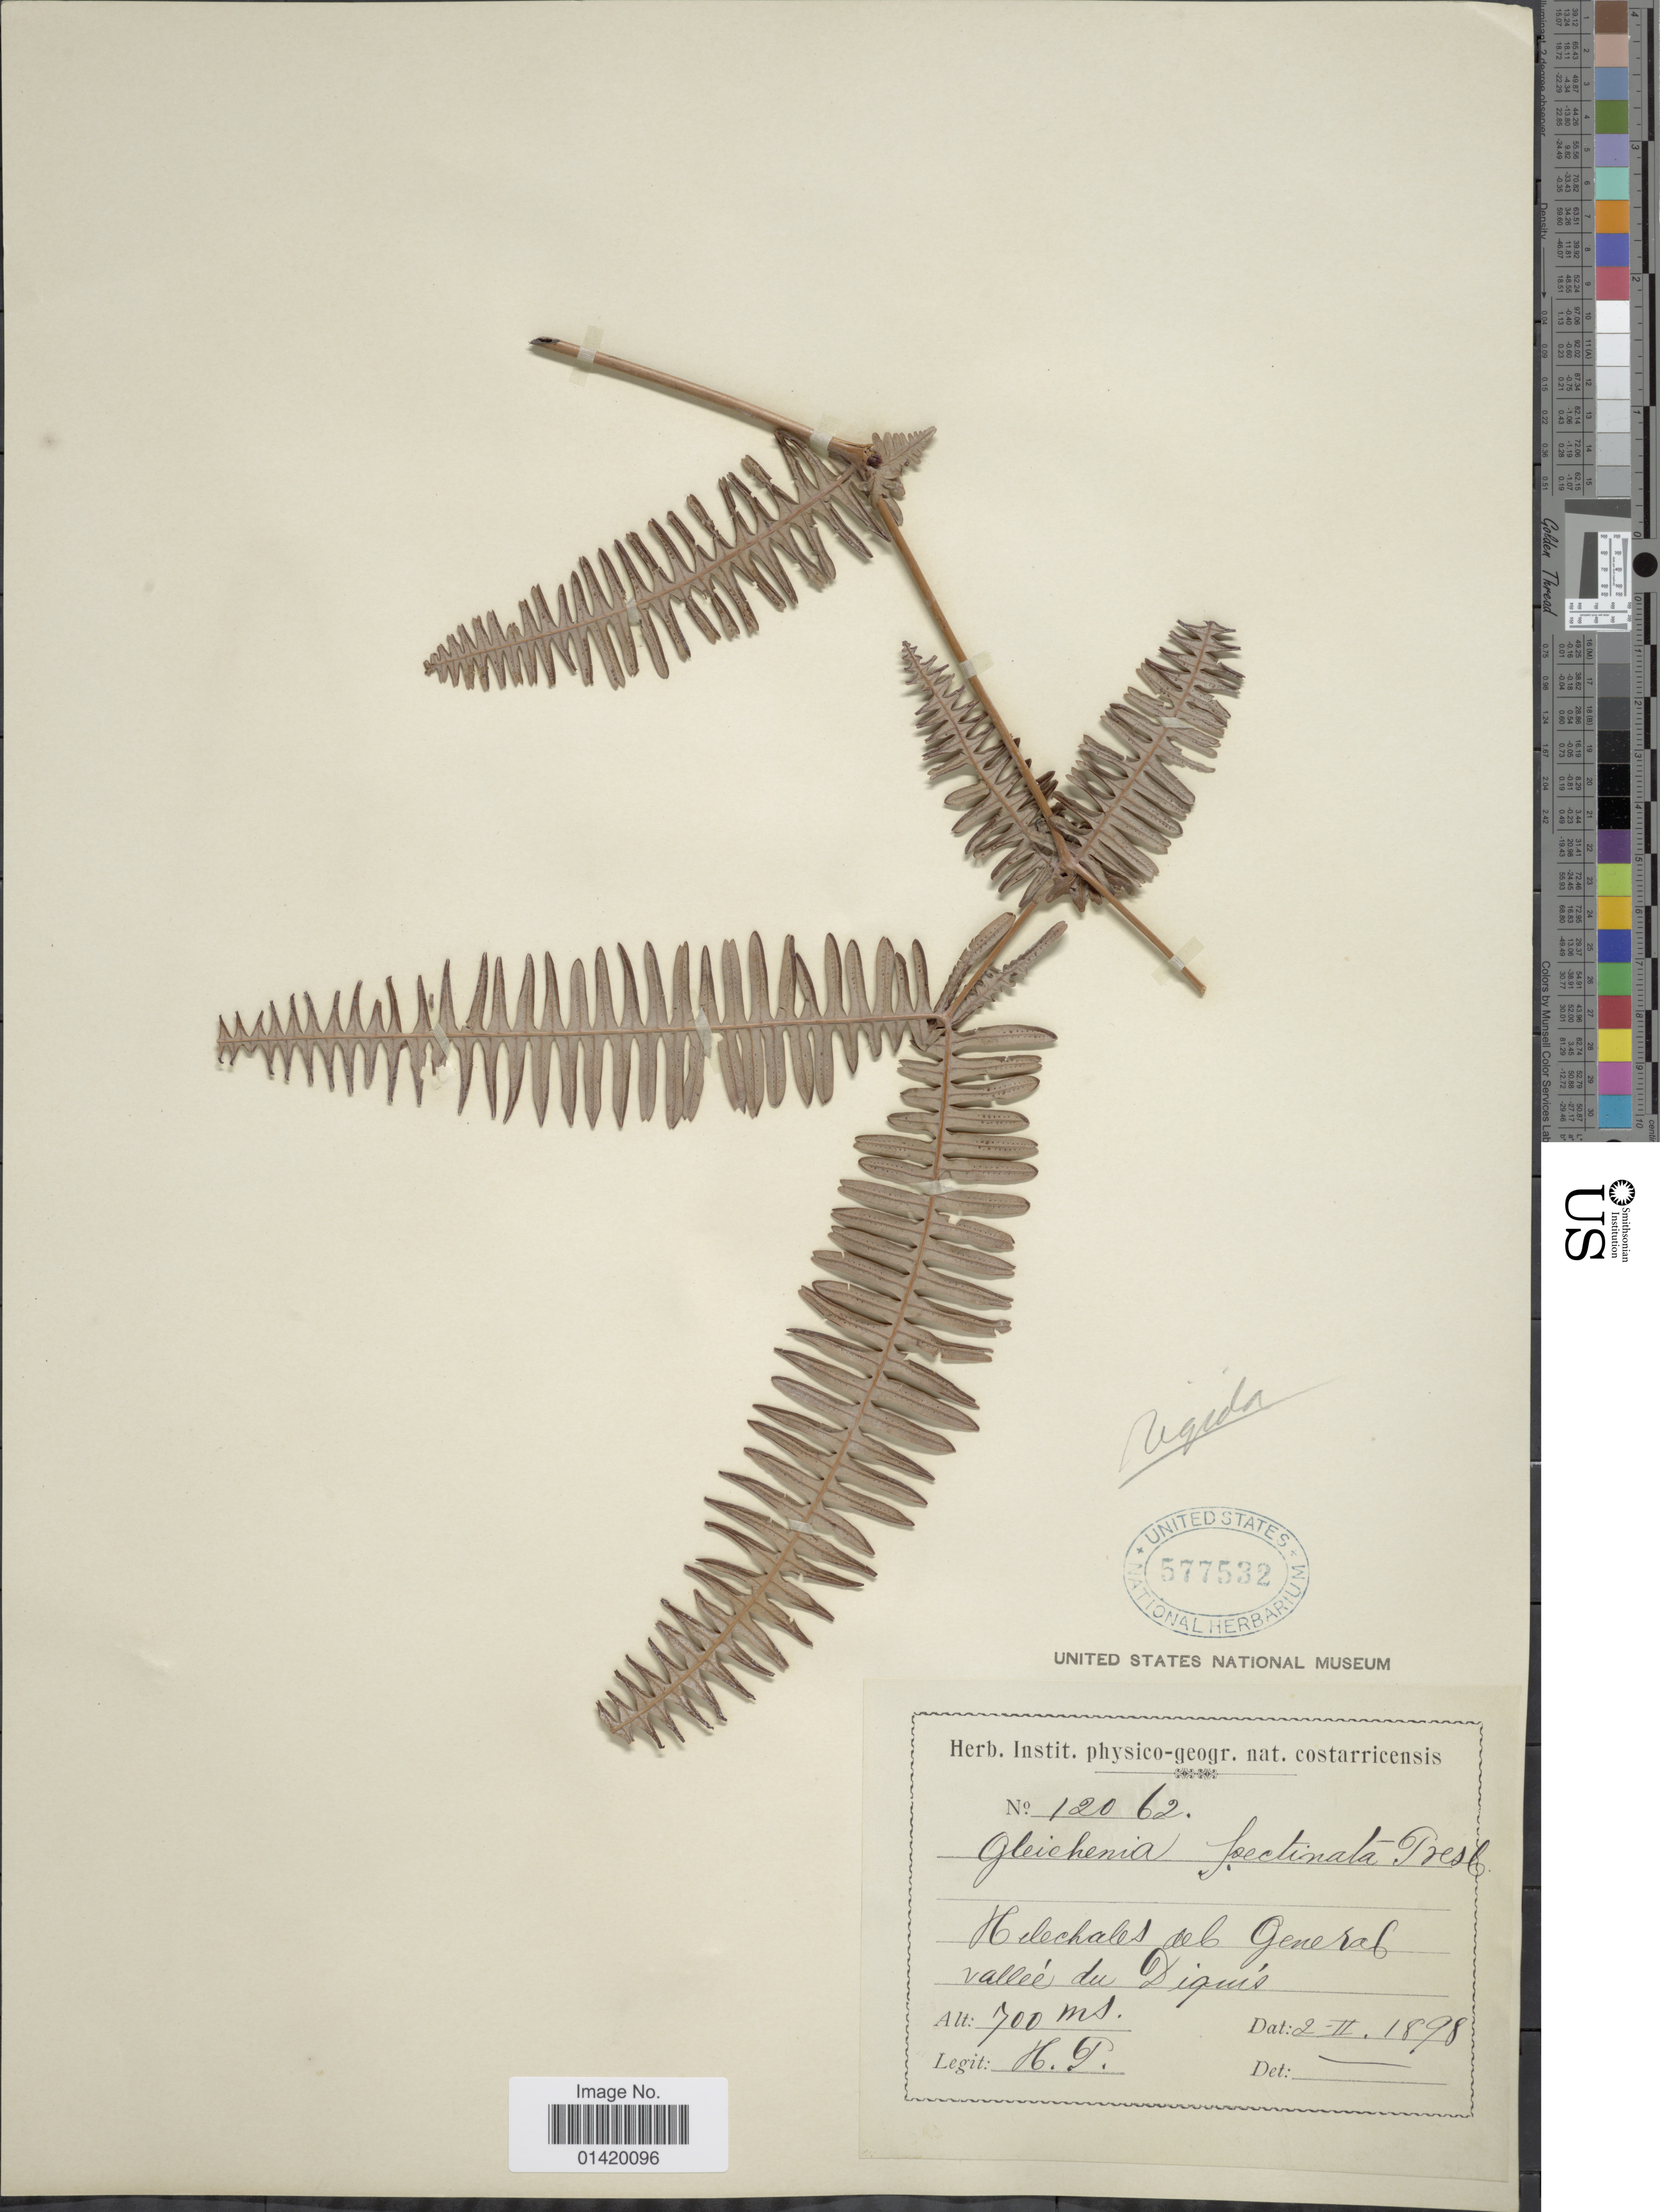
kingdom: Plantae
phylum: Tracheophyta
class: Polypodiopsida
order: Gleicheniales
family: Gleicheniaceae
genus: Dicranopteris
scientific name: Dicranopteris flexuosa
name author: (Schrad.) Underw.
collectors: H. F. Pittier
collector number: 12062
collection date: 1898-02-02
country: Costa Rica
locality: Helechales del general, vallée de Diquis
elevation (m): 700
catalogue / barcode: US 577532